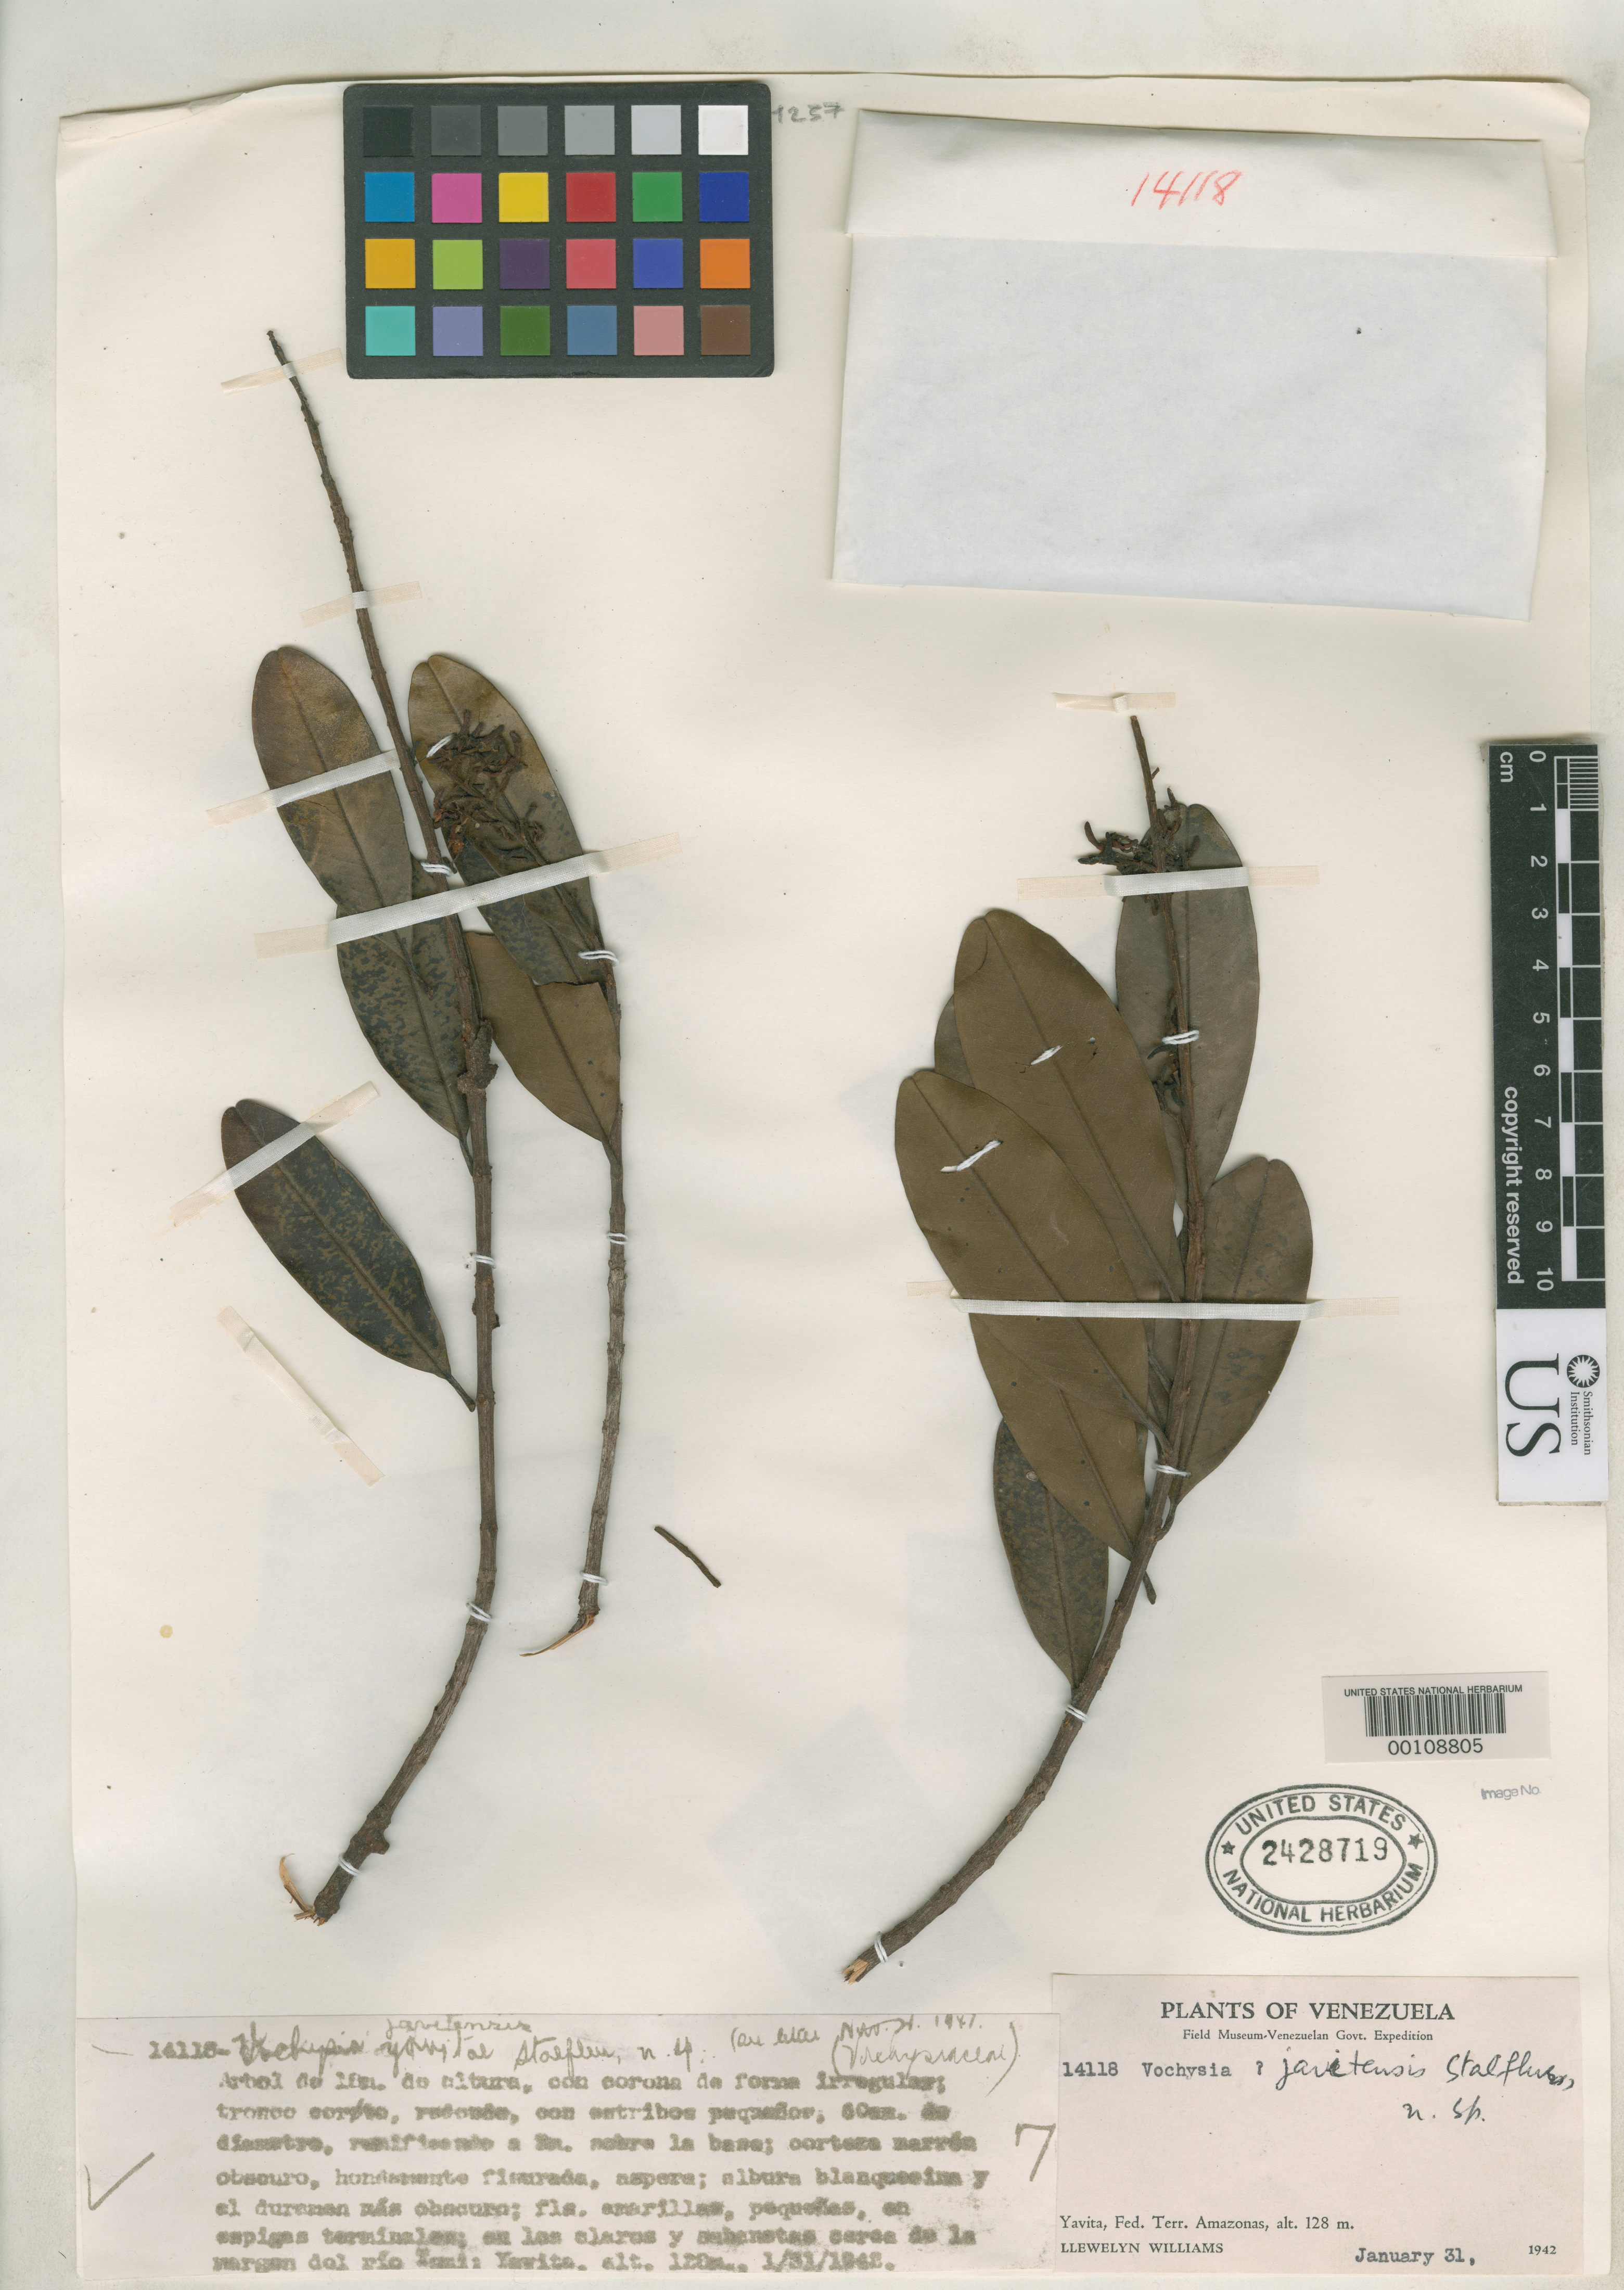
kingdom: Plantae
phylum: Tracheophyta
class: Magnoliopsida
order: Myrtales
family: Vochysiaceae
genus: Vochysia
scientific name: Vochysia javitensis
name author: Stafleu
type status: Isotype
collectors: Ll. Williams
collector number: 14118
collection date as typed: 31 Jan 1942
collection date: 1942-01-31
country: Venezuela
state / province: Amazonas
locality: Yavita; alt. 128 m.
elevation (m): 128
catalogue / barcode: US 2428719